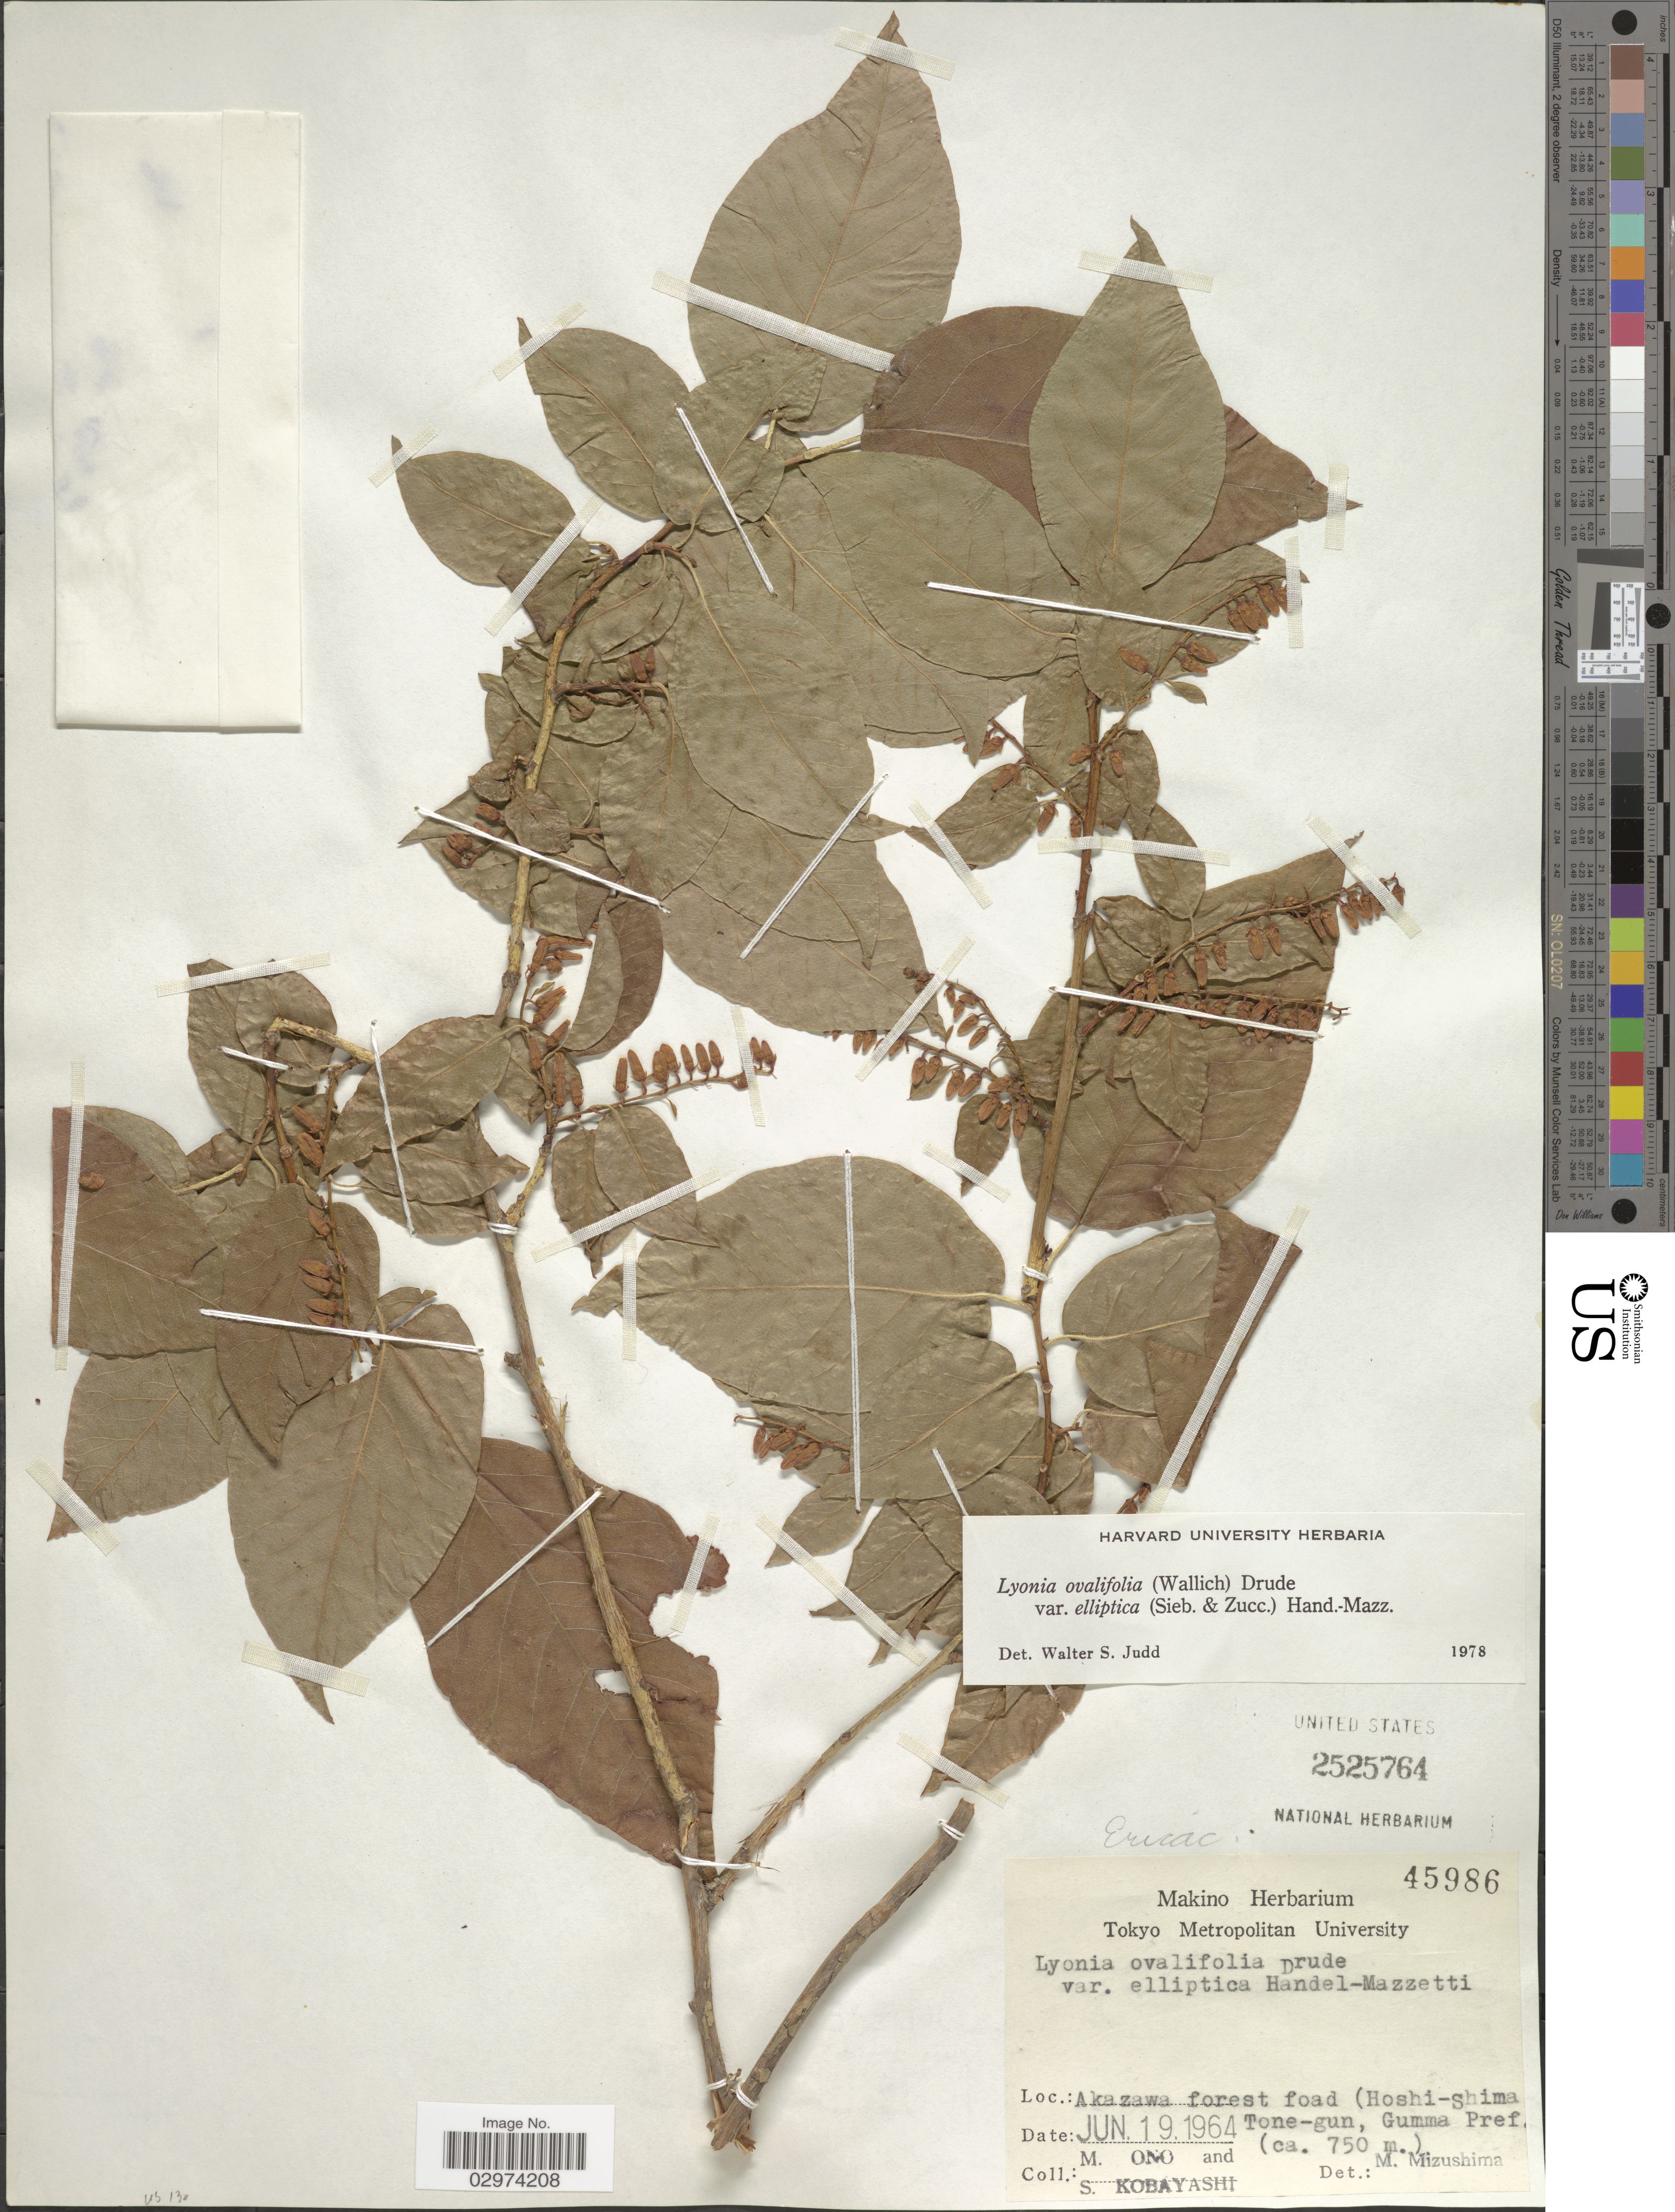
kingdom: Plantae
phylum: Tracheophyta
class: Magnoliopsida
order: Ericales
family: Ericaceae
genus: Lyonia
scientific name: Lyonia ovalifolia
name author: (Wall.) Drude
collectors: M. Ono & S. Kobayashi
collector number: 45986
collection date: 1964-06-19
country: Japan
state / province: Tokyo, Federal City of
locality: Akazawa forest foad (Hoshi-Shima Tone-gun, Gumma Pref.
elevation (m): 750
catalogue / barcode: US 2525764